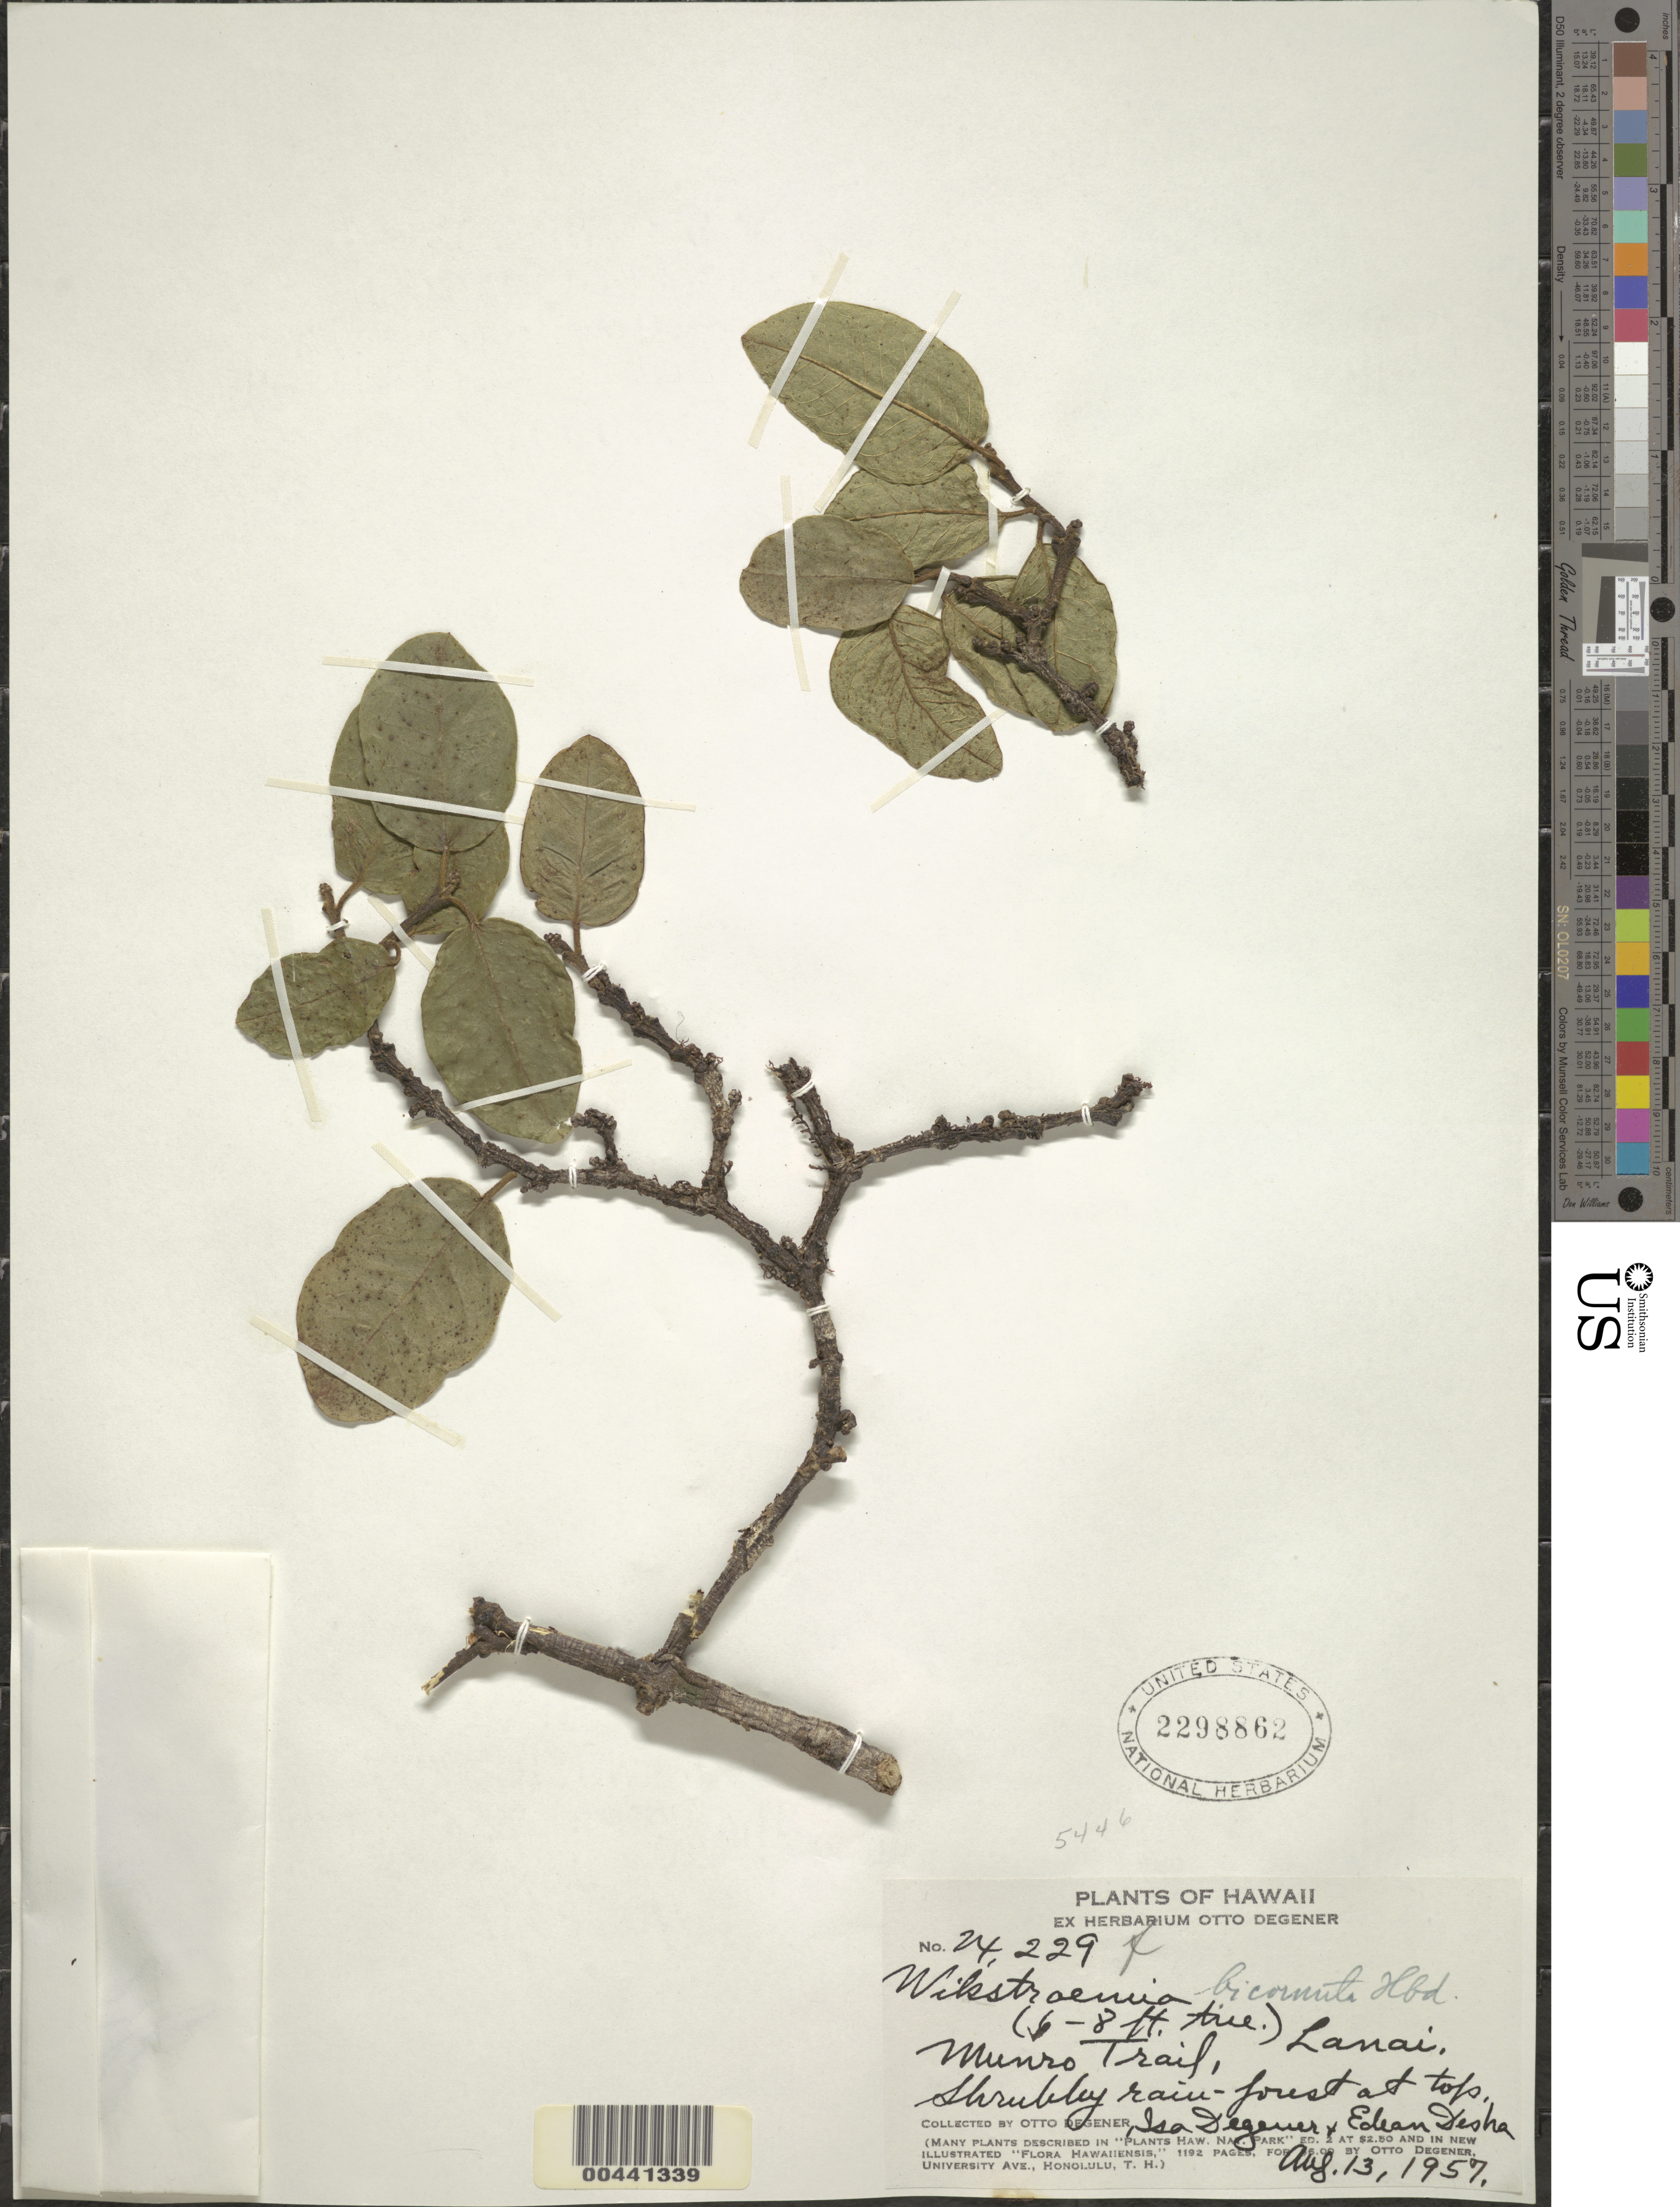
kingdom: Plantae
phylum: Tracheophyta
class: Magnoliopsida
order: Malvales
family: Thymelaeaceae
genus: Wikstroemia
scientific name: Wikstroemia bicornuta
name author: Hillebr.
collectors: I. Degener & E. Desha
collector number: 24229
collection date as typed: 13 Aug 1957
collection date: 1957-08-13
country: United States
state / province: Hawaii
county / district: Maui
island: Lana'i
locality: Munro Trail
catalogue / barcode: US 2298682